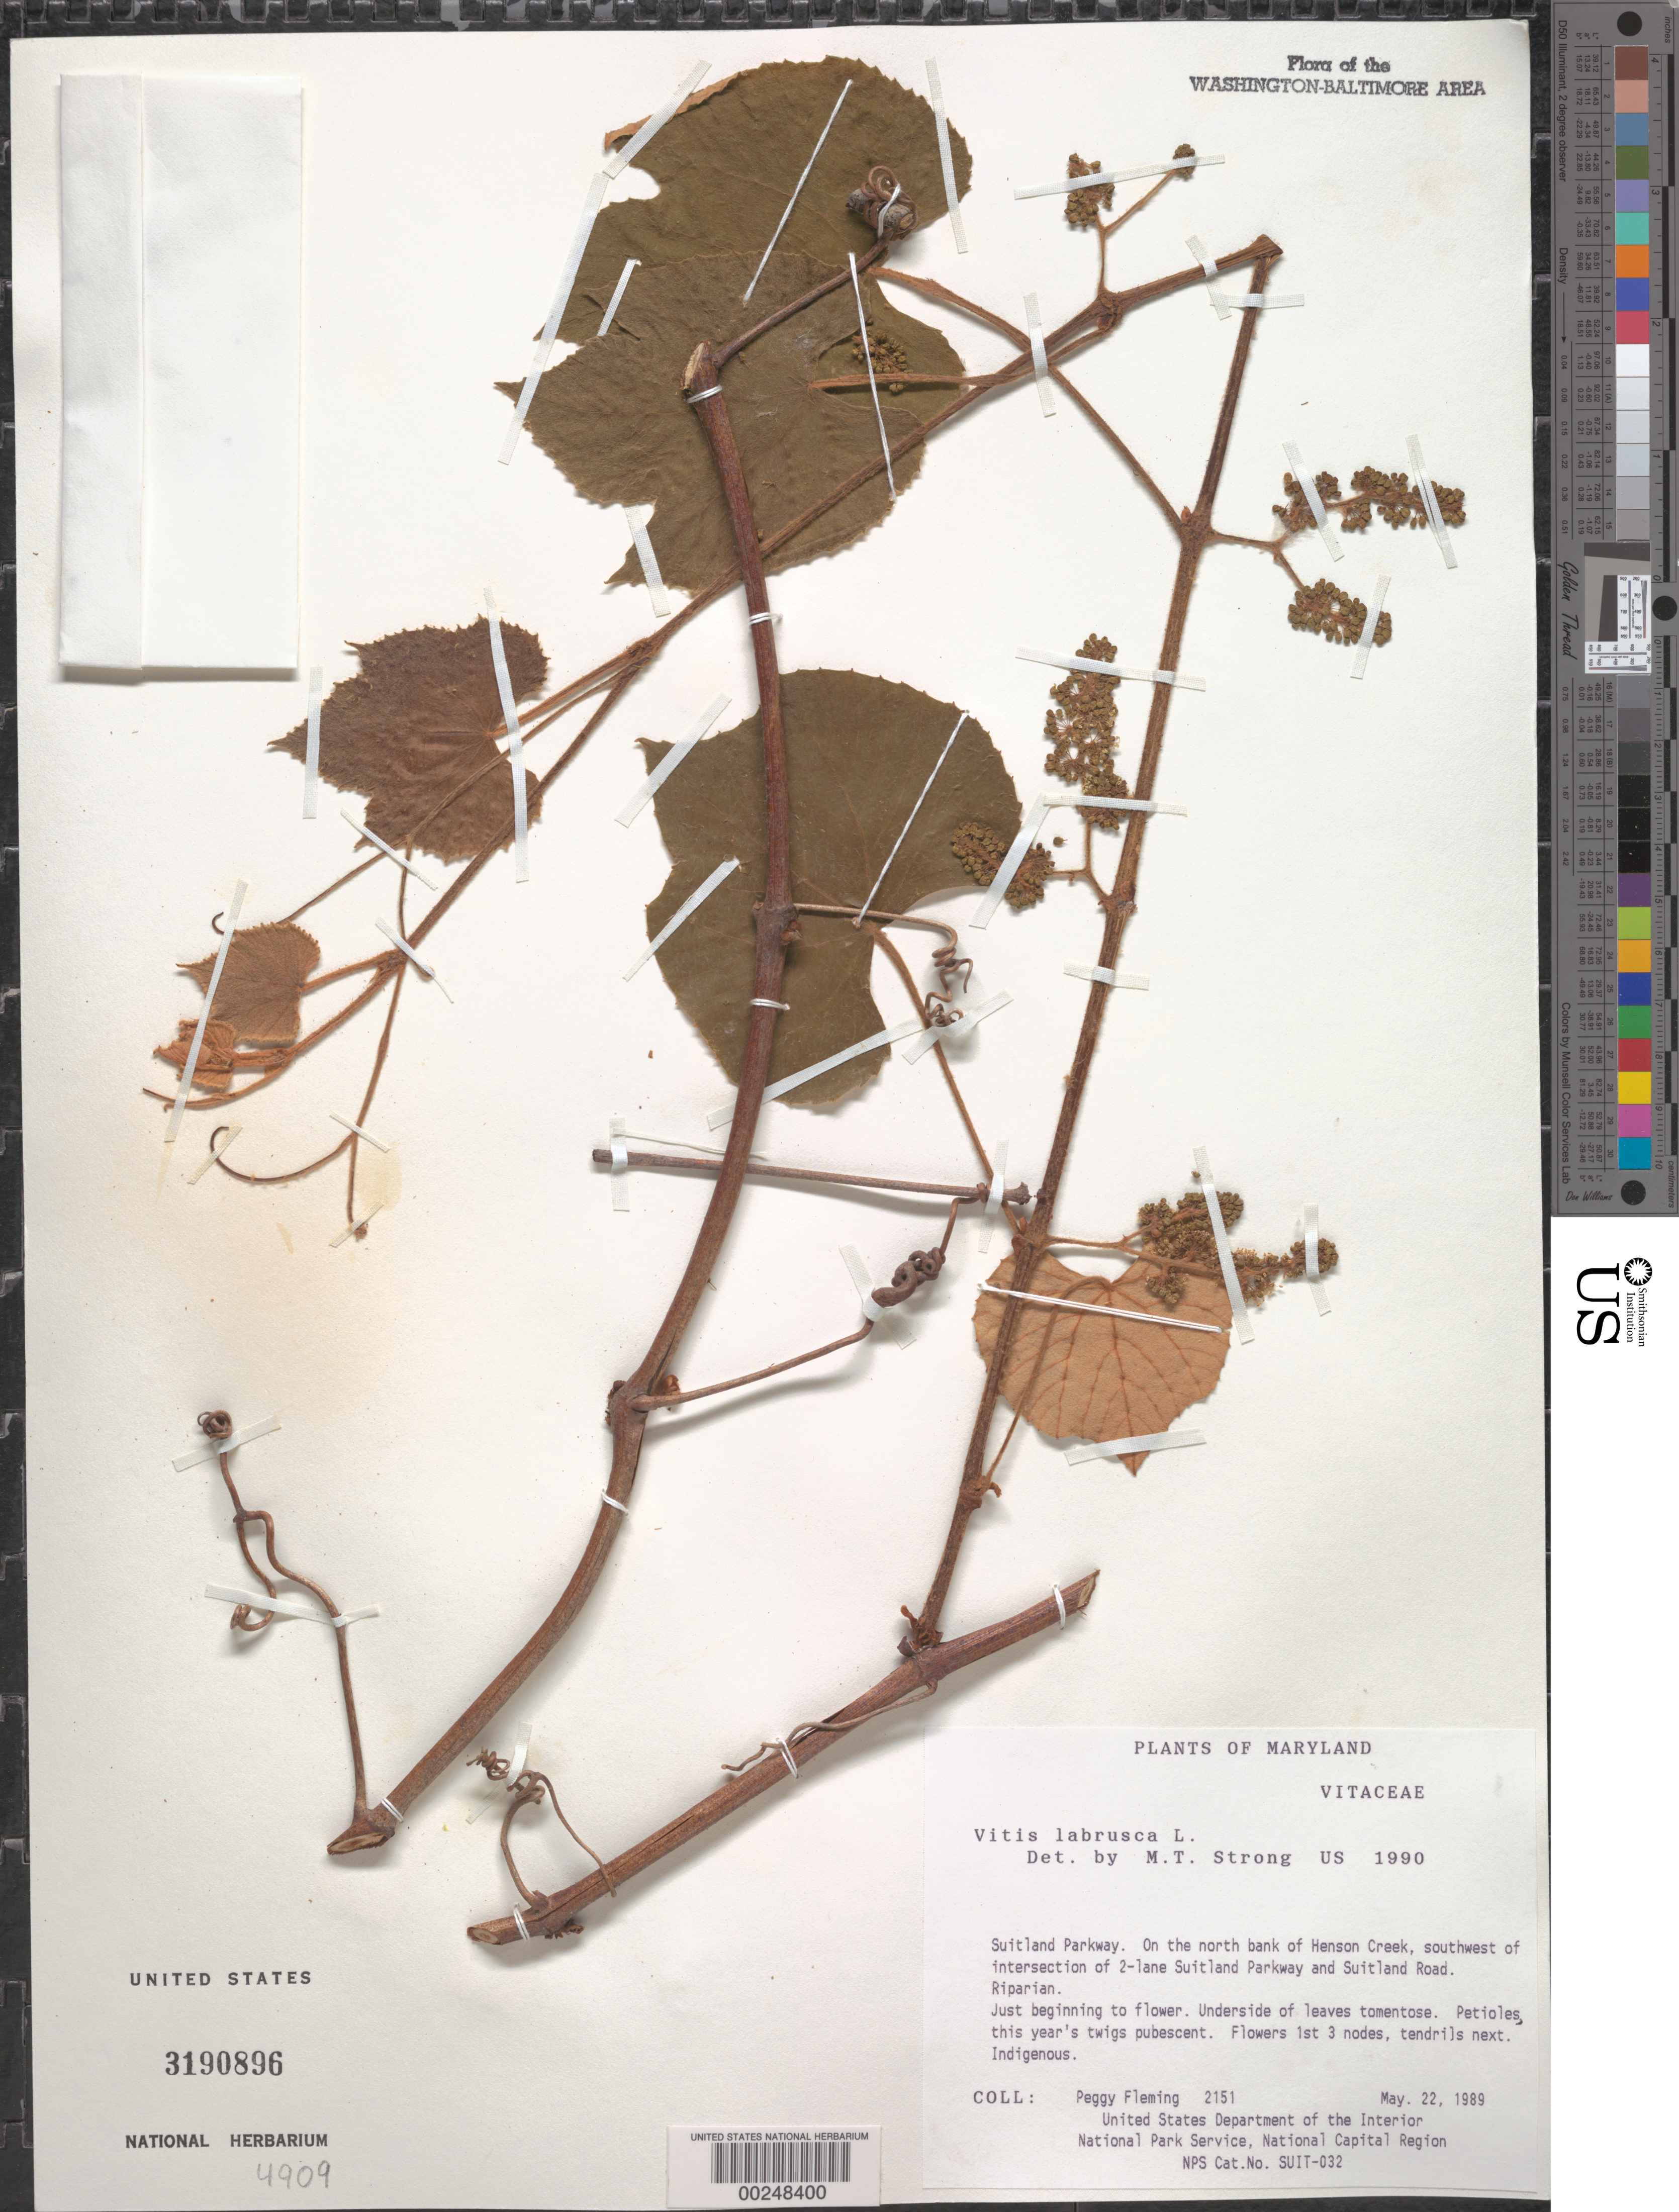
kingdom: Plantae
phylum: Tracheophyta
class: Magnoliopsida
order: Vitales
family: Vitaceae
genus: Vitis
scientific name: Vitis labrusca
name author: L.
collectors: P. Fleming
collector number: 2151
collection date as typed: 22 May 1989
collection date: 1989-05-22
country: United States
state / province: Maryland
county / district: Prince George's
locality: Suitland Parkway, Henson Creek, SW of intersection of Parkway and Suitland Road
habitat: On north bank of roadway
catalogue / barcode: US 3190896